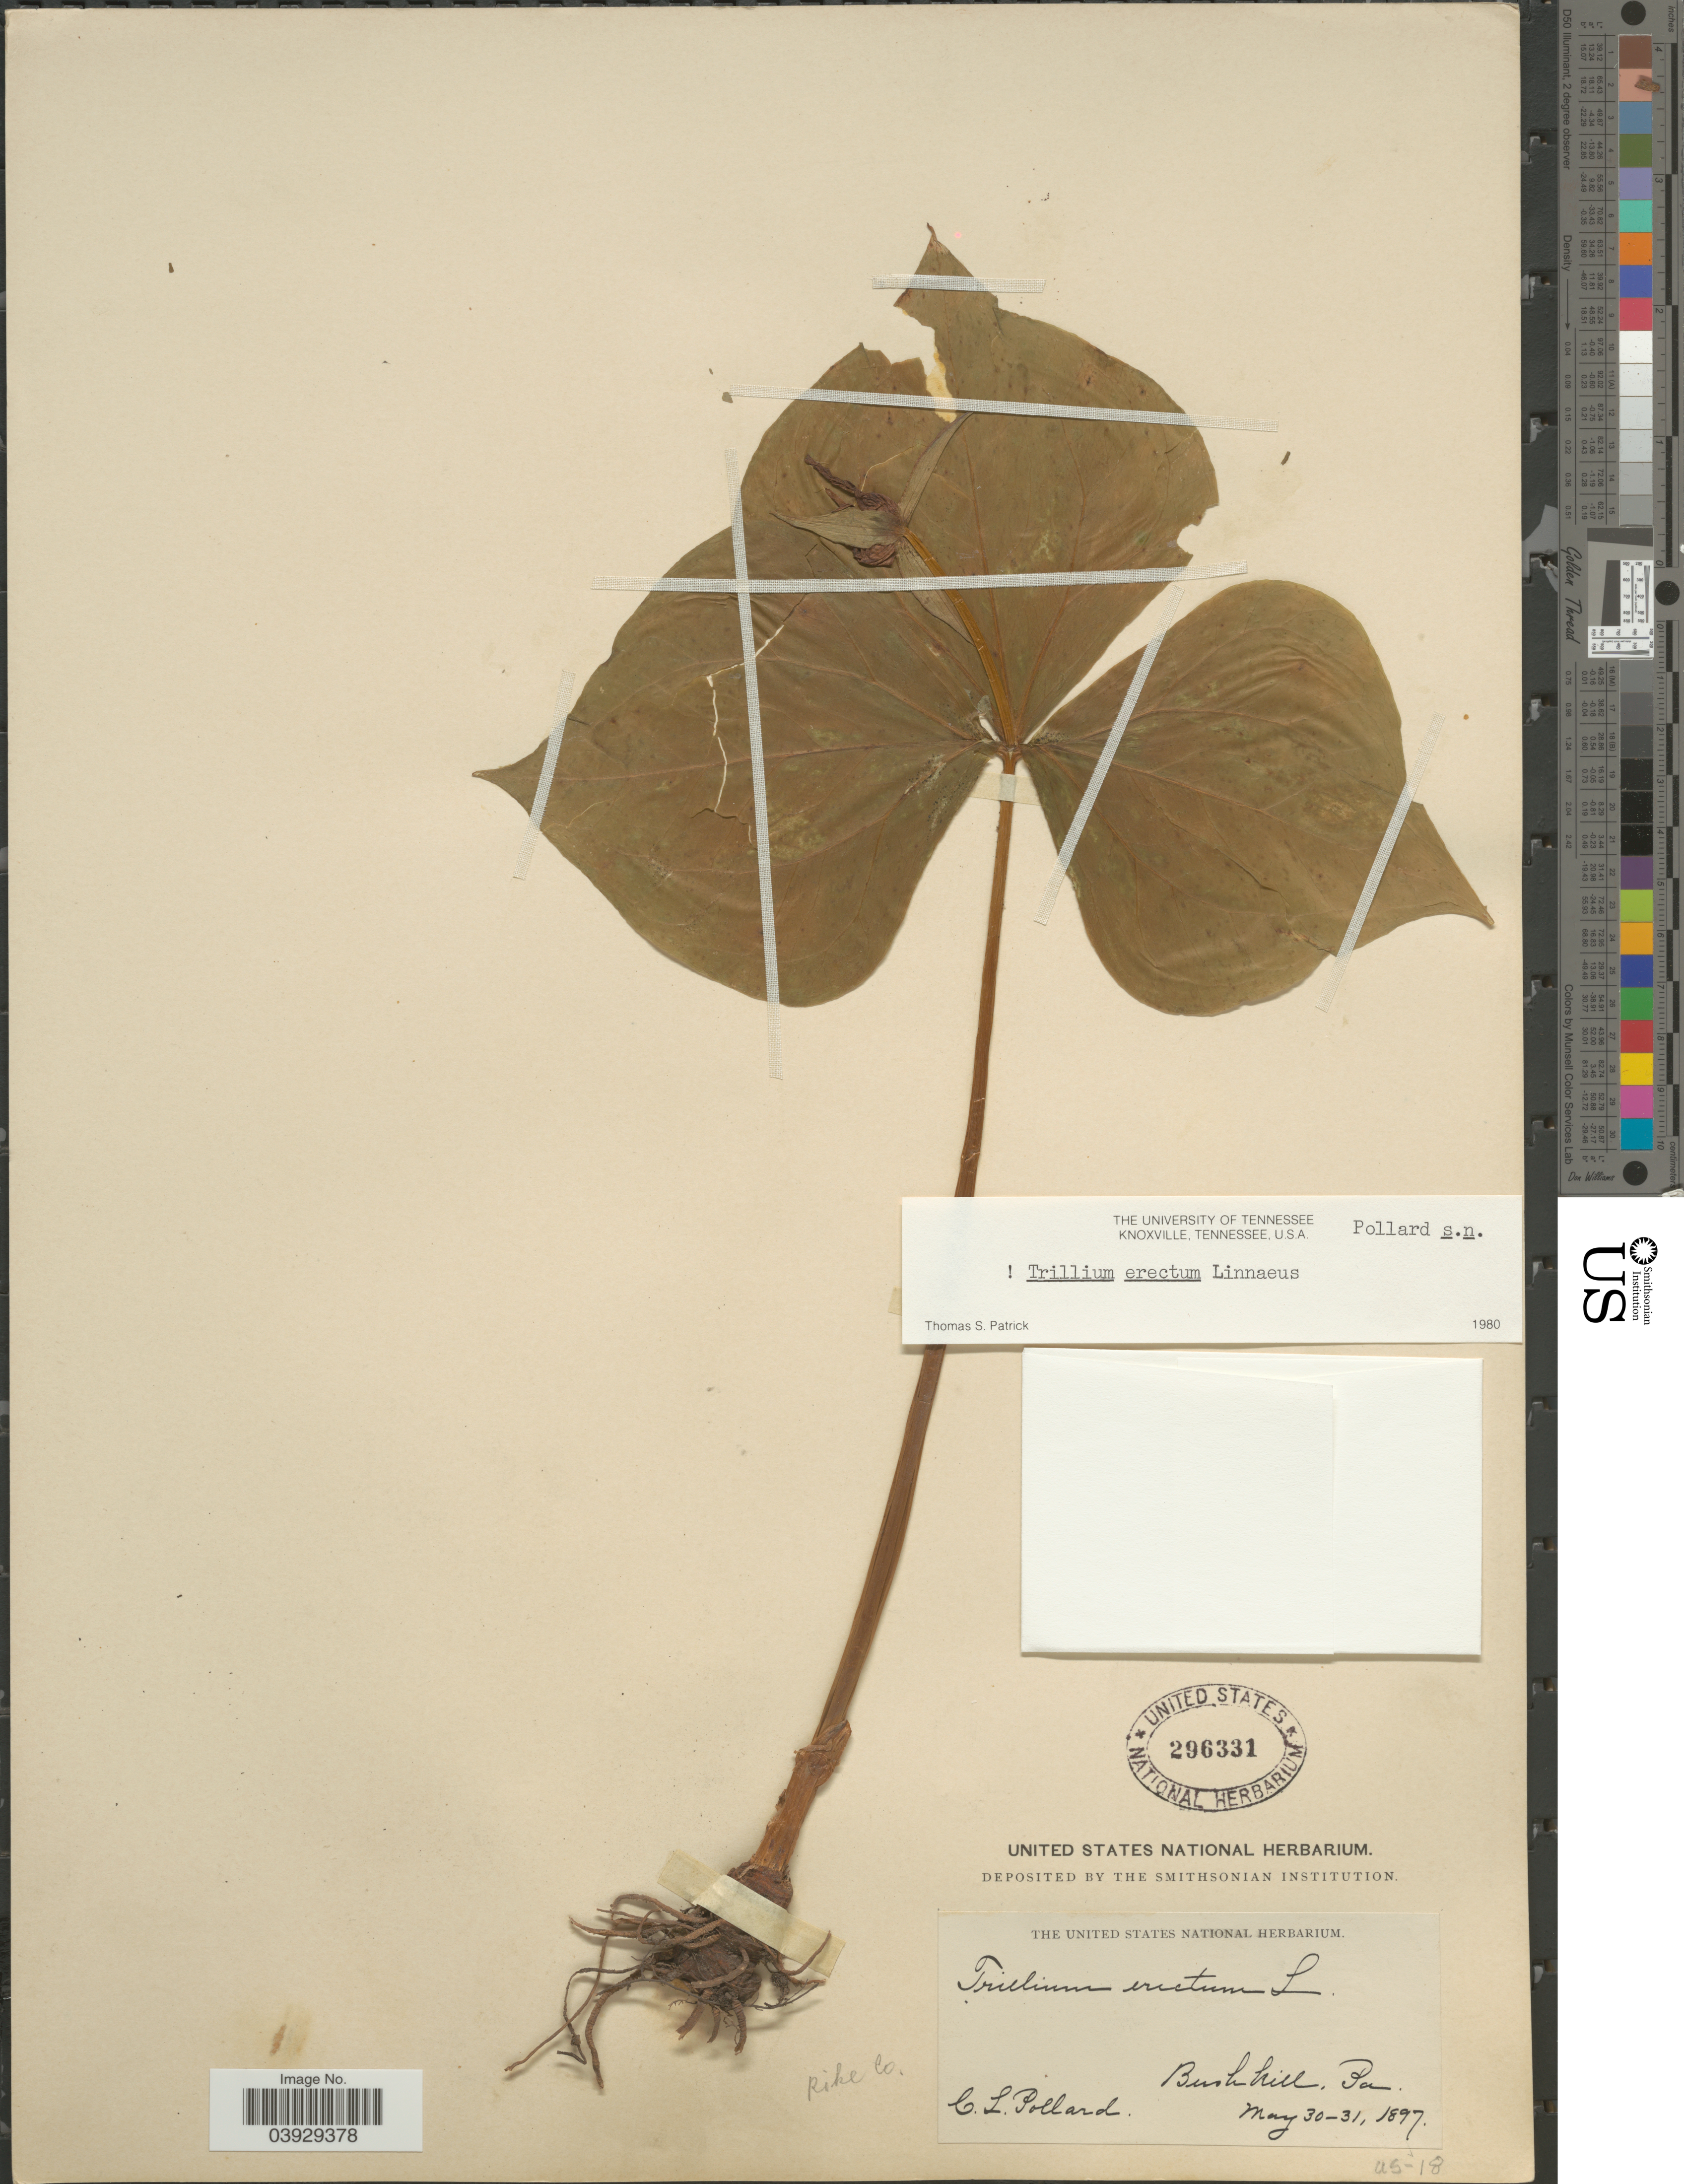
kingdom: Plantae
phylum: Tracheophyta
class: Liliopsida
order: Liliales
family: Melanthiaceae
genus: Trillium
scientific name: Trillium erectum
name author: L.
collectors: C. L. Pollard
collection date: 1897-05-30/1897-05-31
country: United States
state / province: Pennsylvania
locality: Bush hill, Pike Co.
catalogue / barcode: US 296331